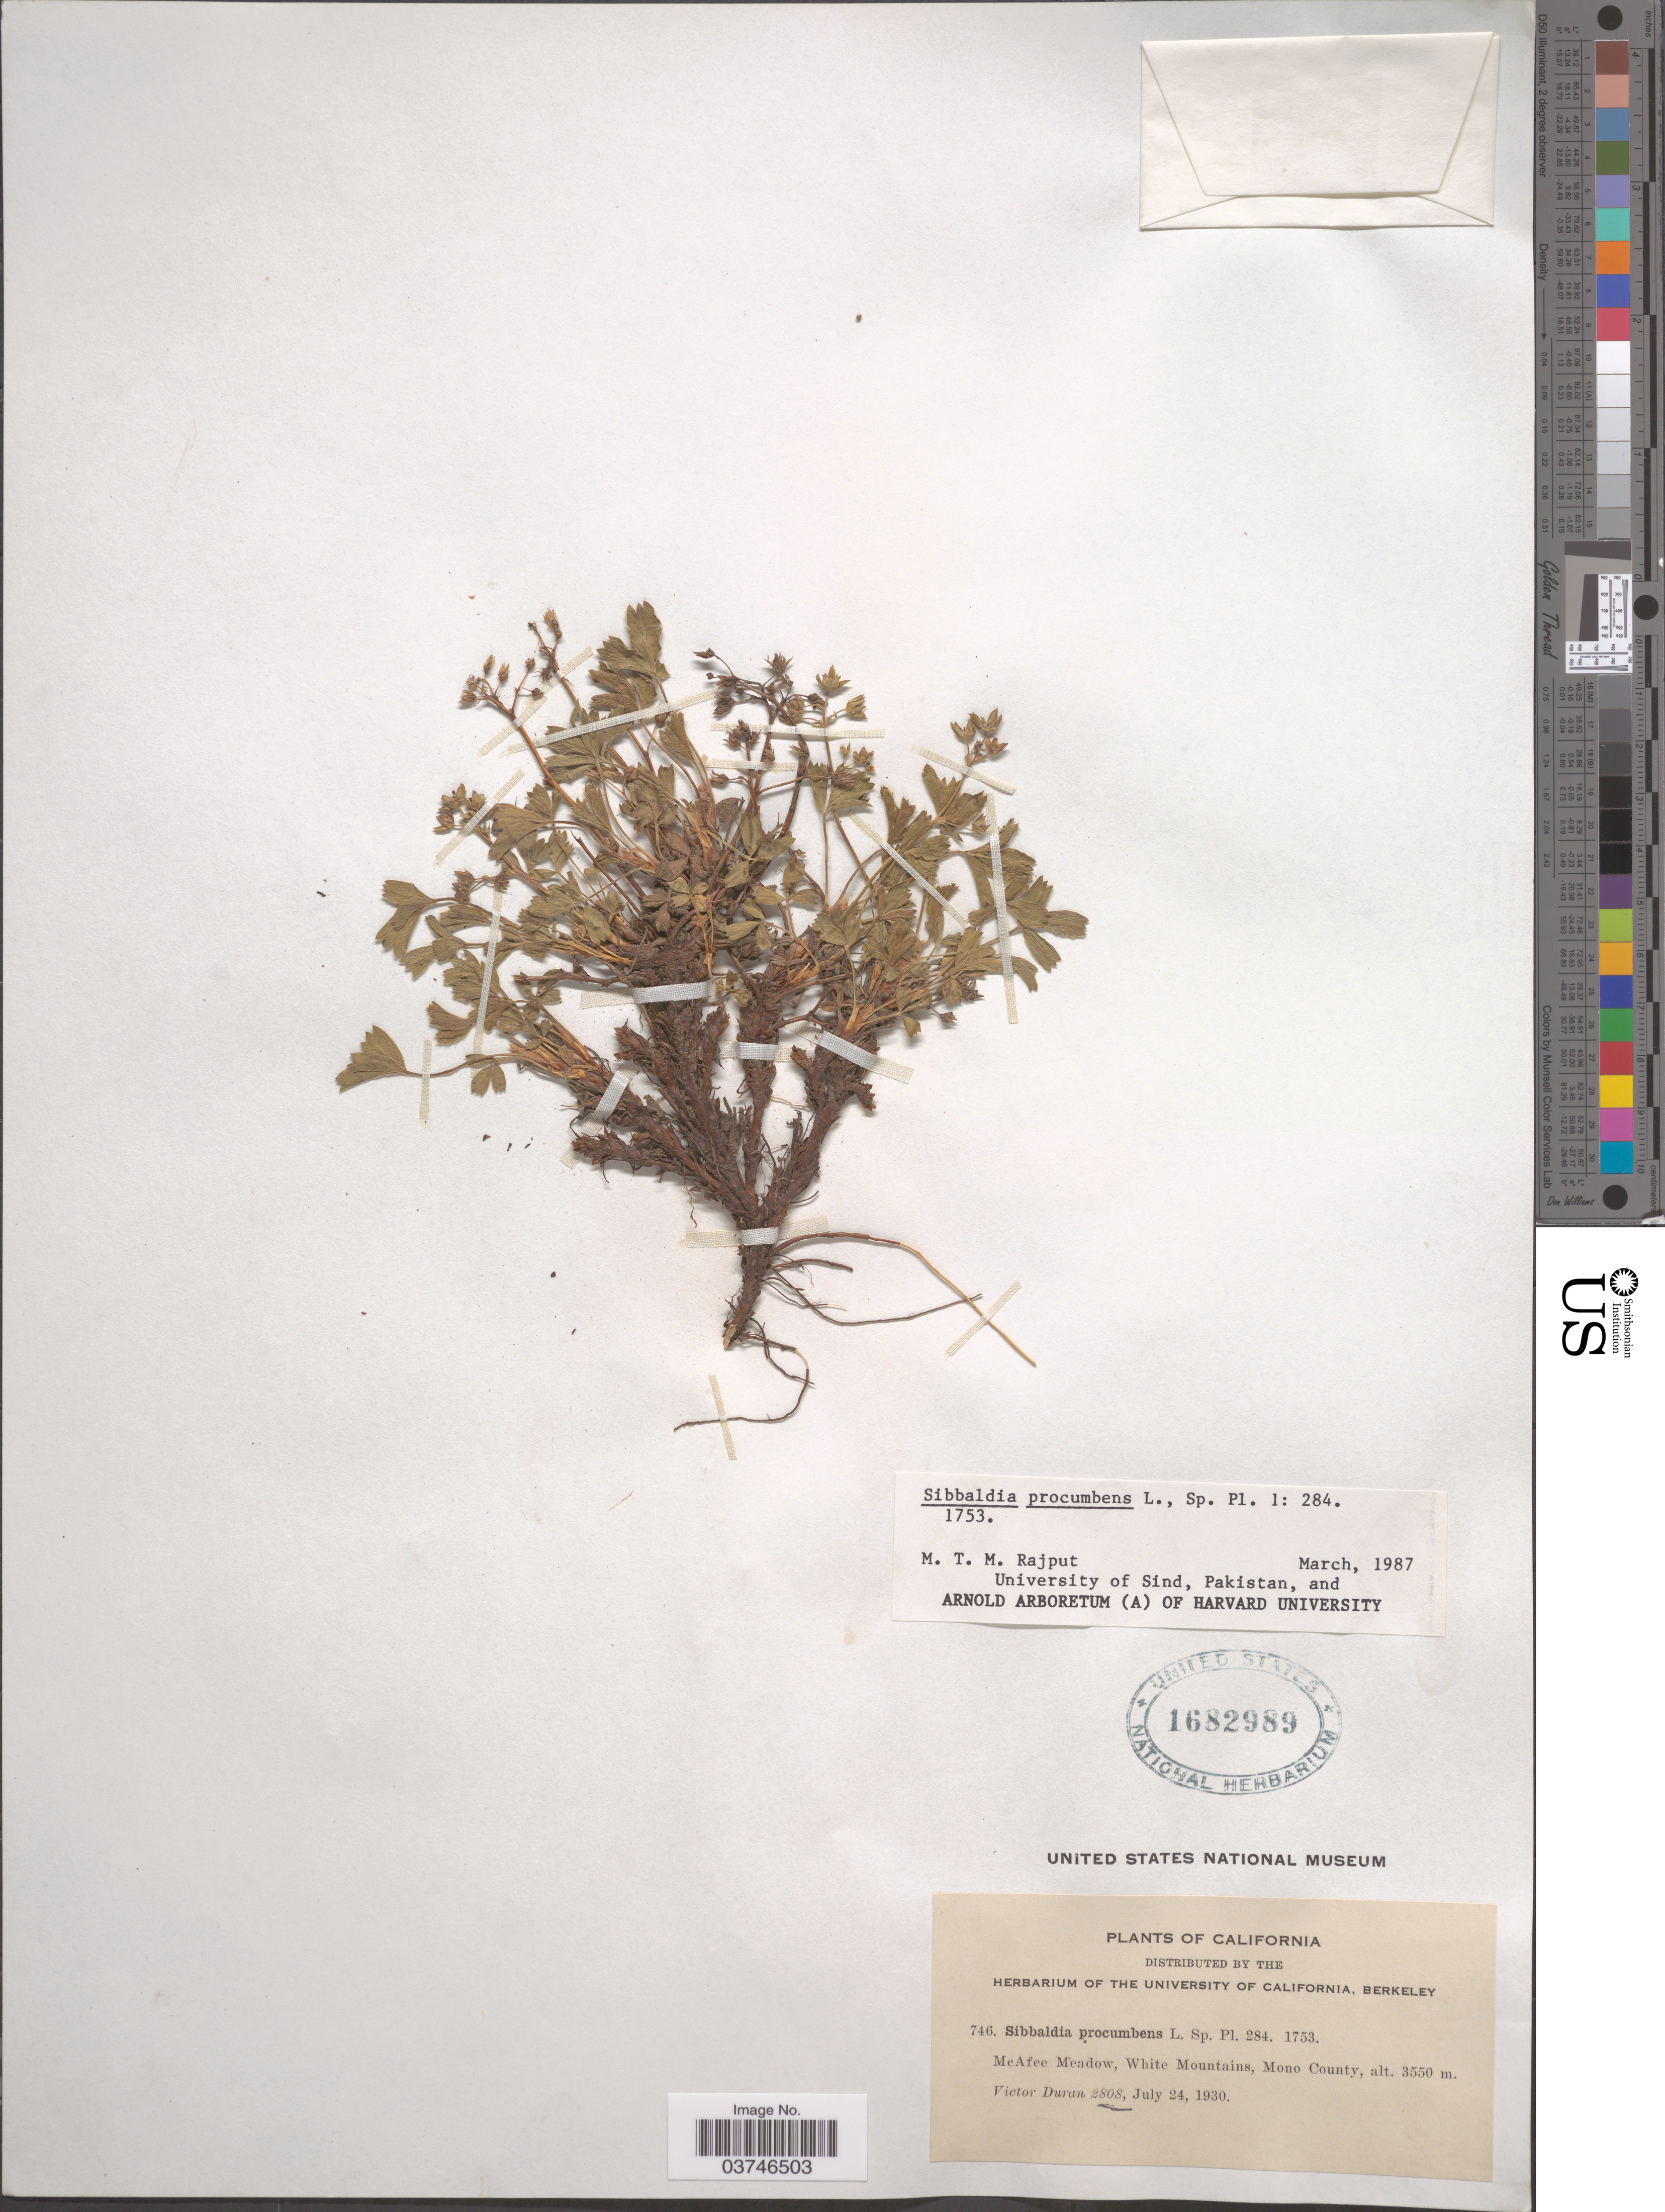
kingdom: Plantae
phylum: Tracheophyta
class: Magnoliopsida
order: Rosales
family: Rosaceae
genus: Sibbaldia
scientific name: Sibbaldia procumbens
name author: L.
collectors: V. Duran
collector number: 2808/746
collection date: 1930-07-24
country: United States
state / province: California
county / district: Mono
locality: McAfee Meadow, White Mountains, Mono County.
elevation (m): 3550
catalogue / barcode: US 1682989